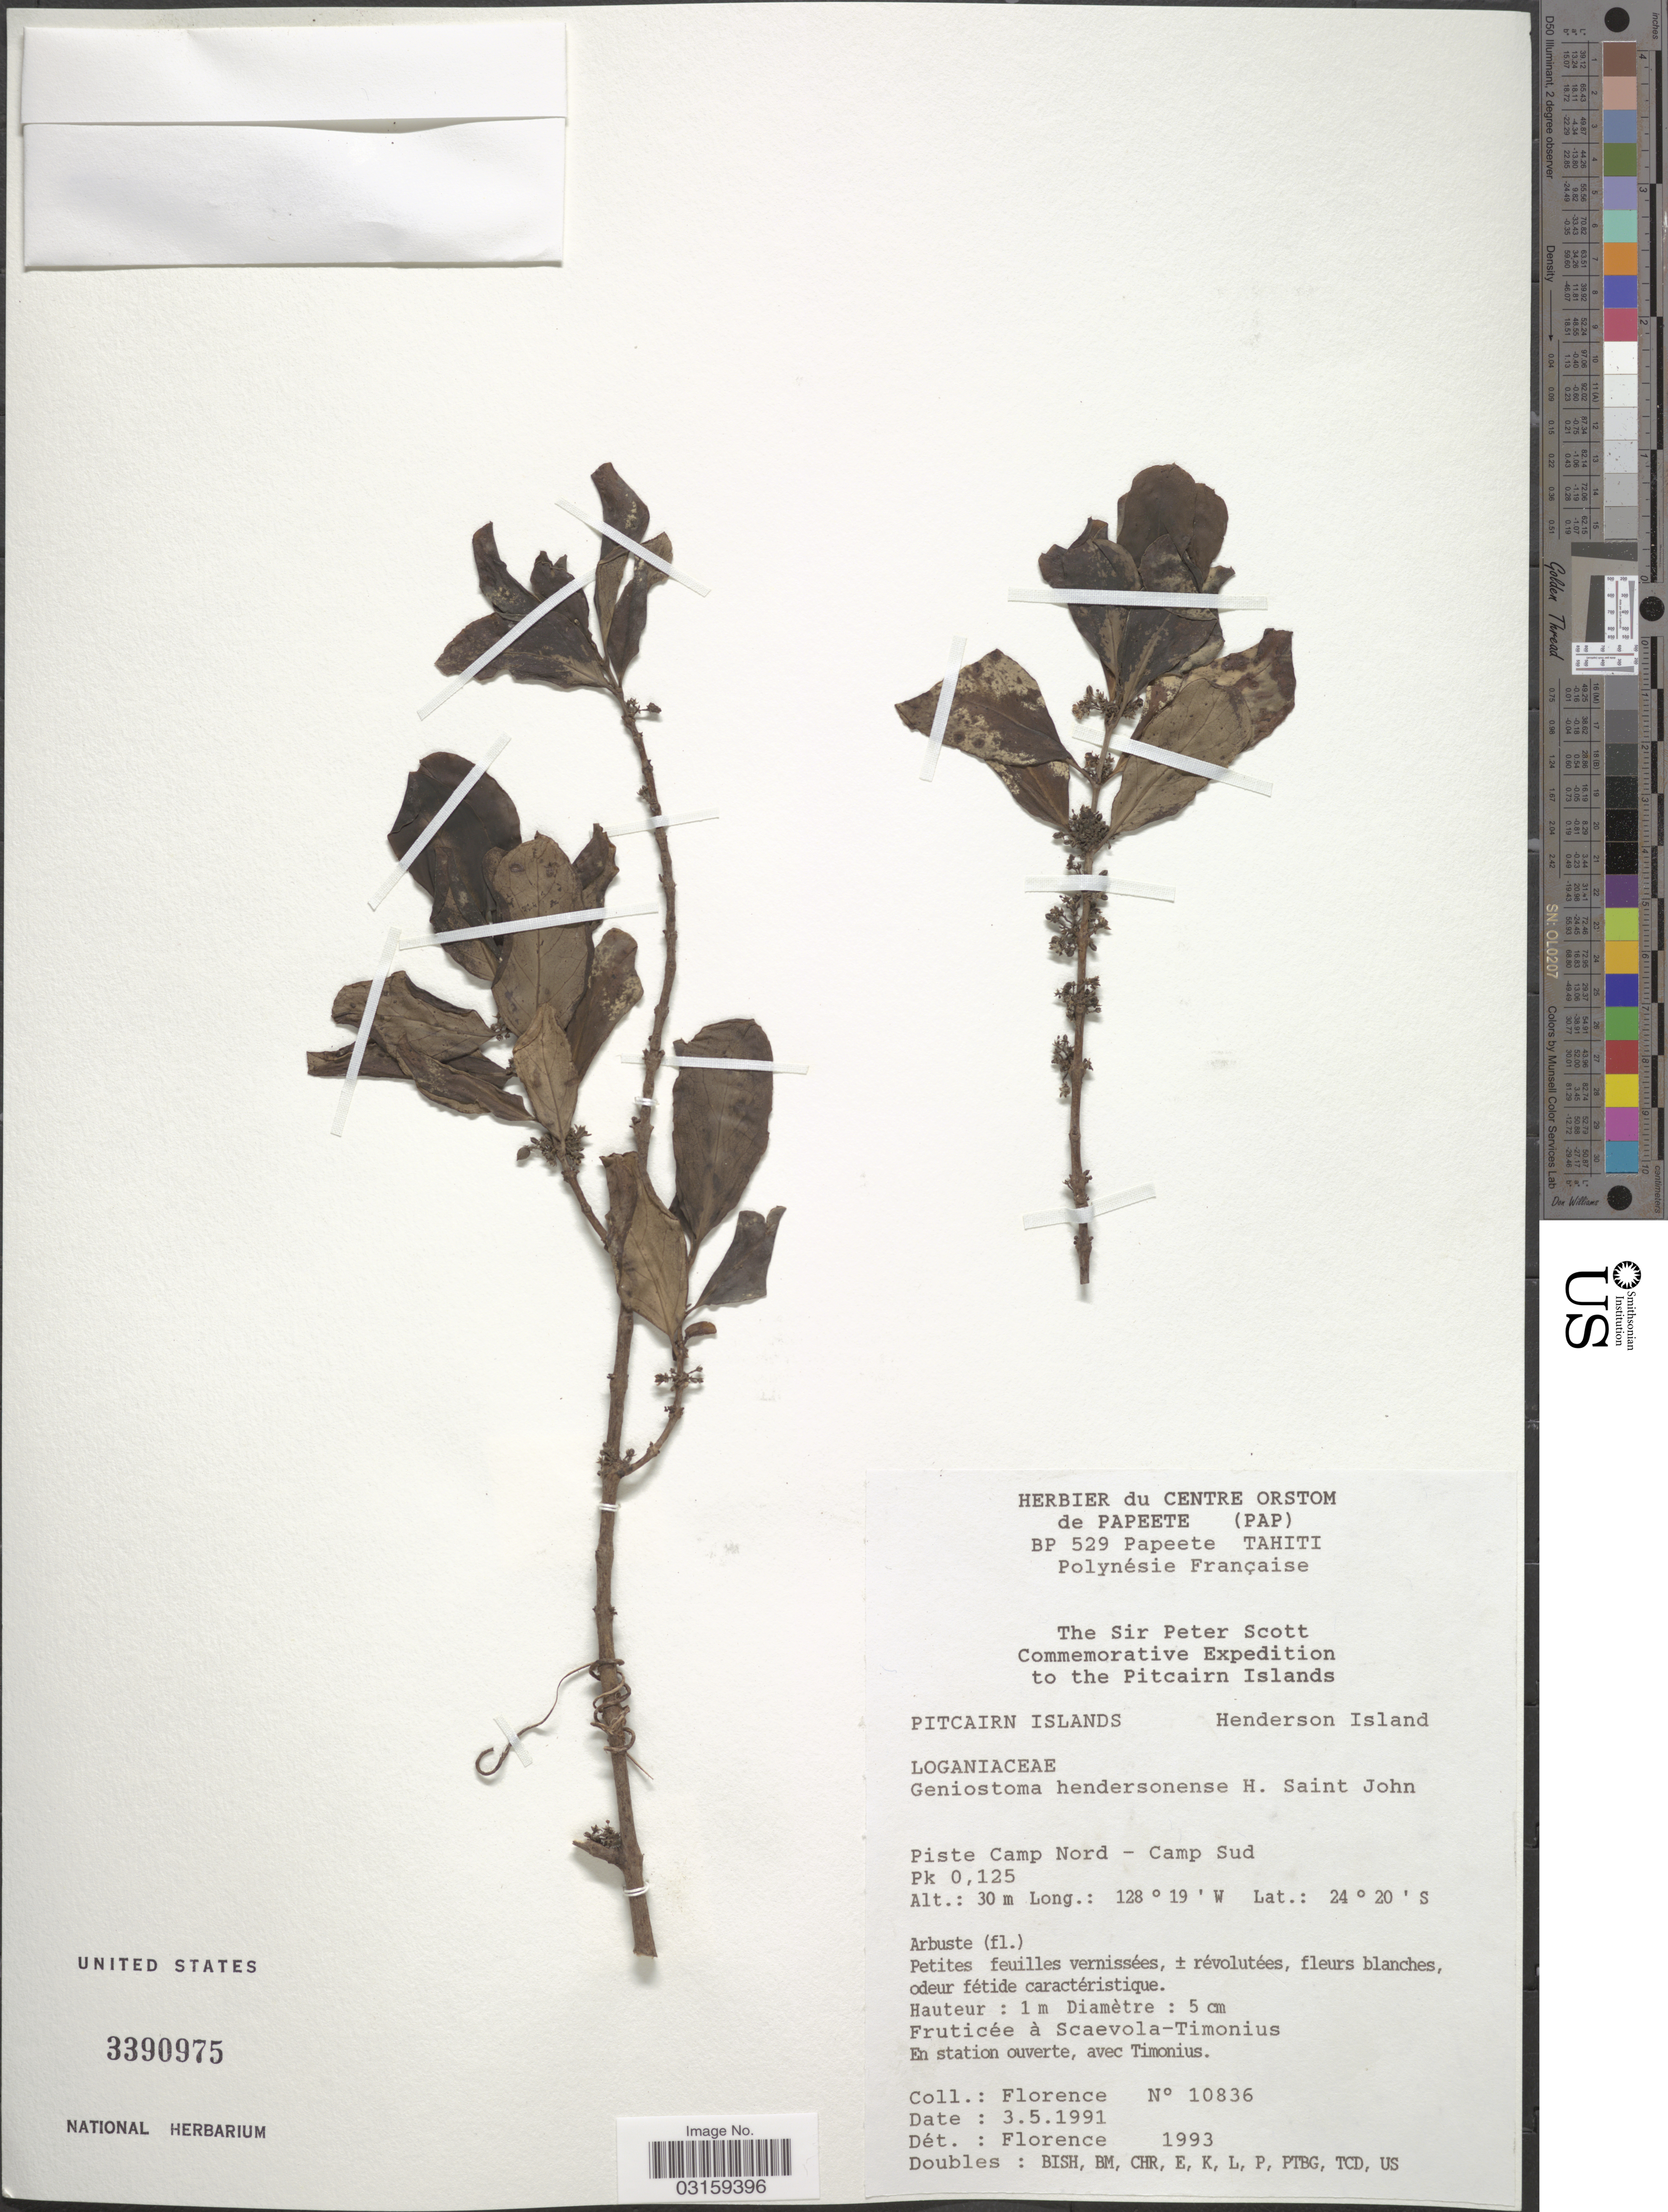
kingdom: Plantae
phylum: Tracheophyta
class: Magnoliopsida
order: Gentianales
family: Loganiaceae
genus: Geniostoma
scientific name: Geniostoma hendersonense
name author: H. St. John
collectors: -. Florence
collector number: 10836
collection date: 1991-05-03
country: Pitcairn Islands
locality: Pitcairn Islands. Henderson Island. Piste Camp Nord - Camp Sud. Pk 0.125.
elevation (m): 30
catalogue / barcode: US 3390975